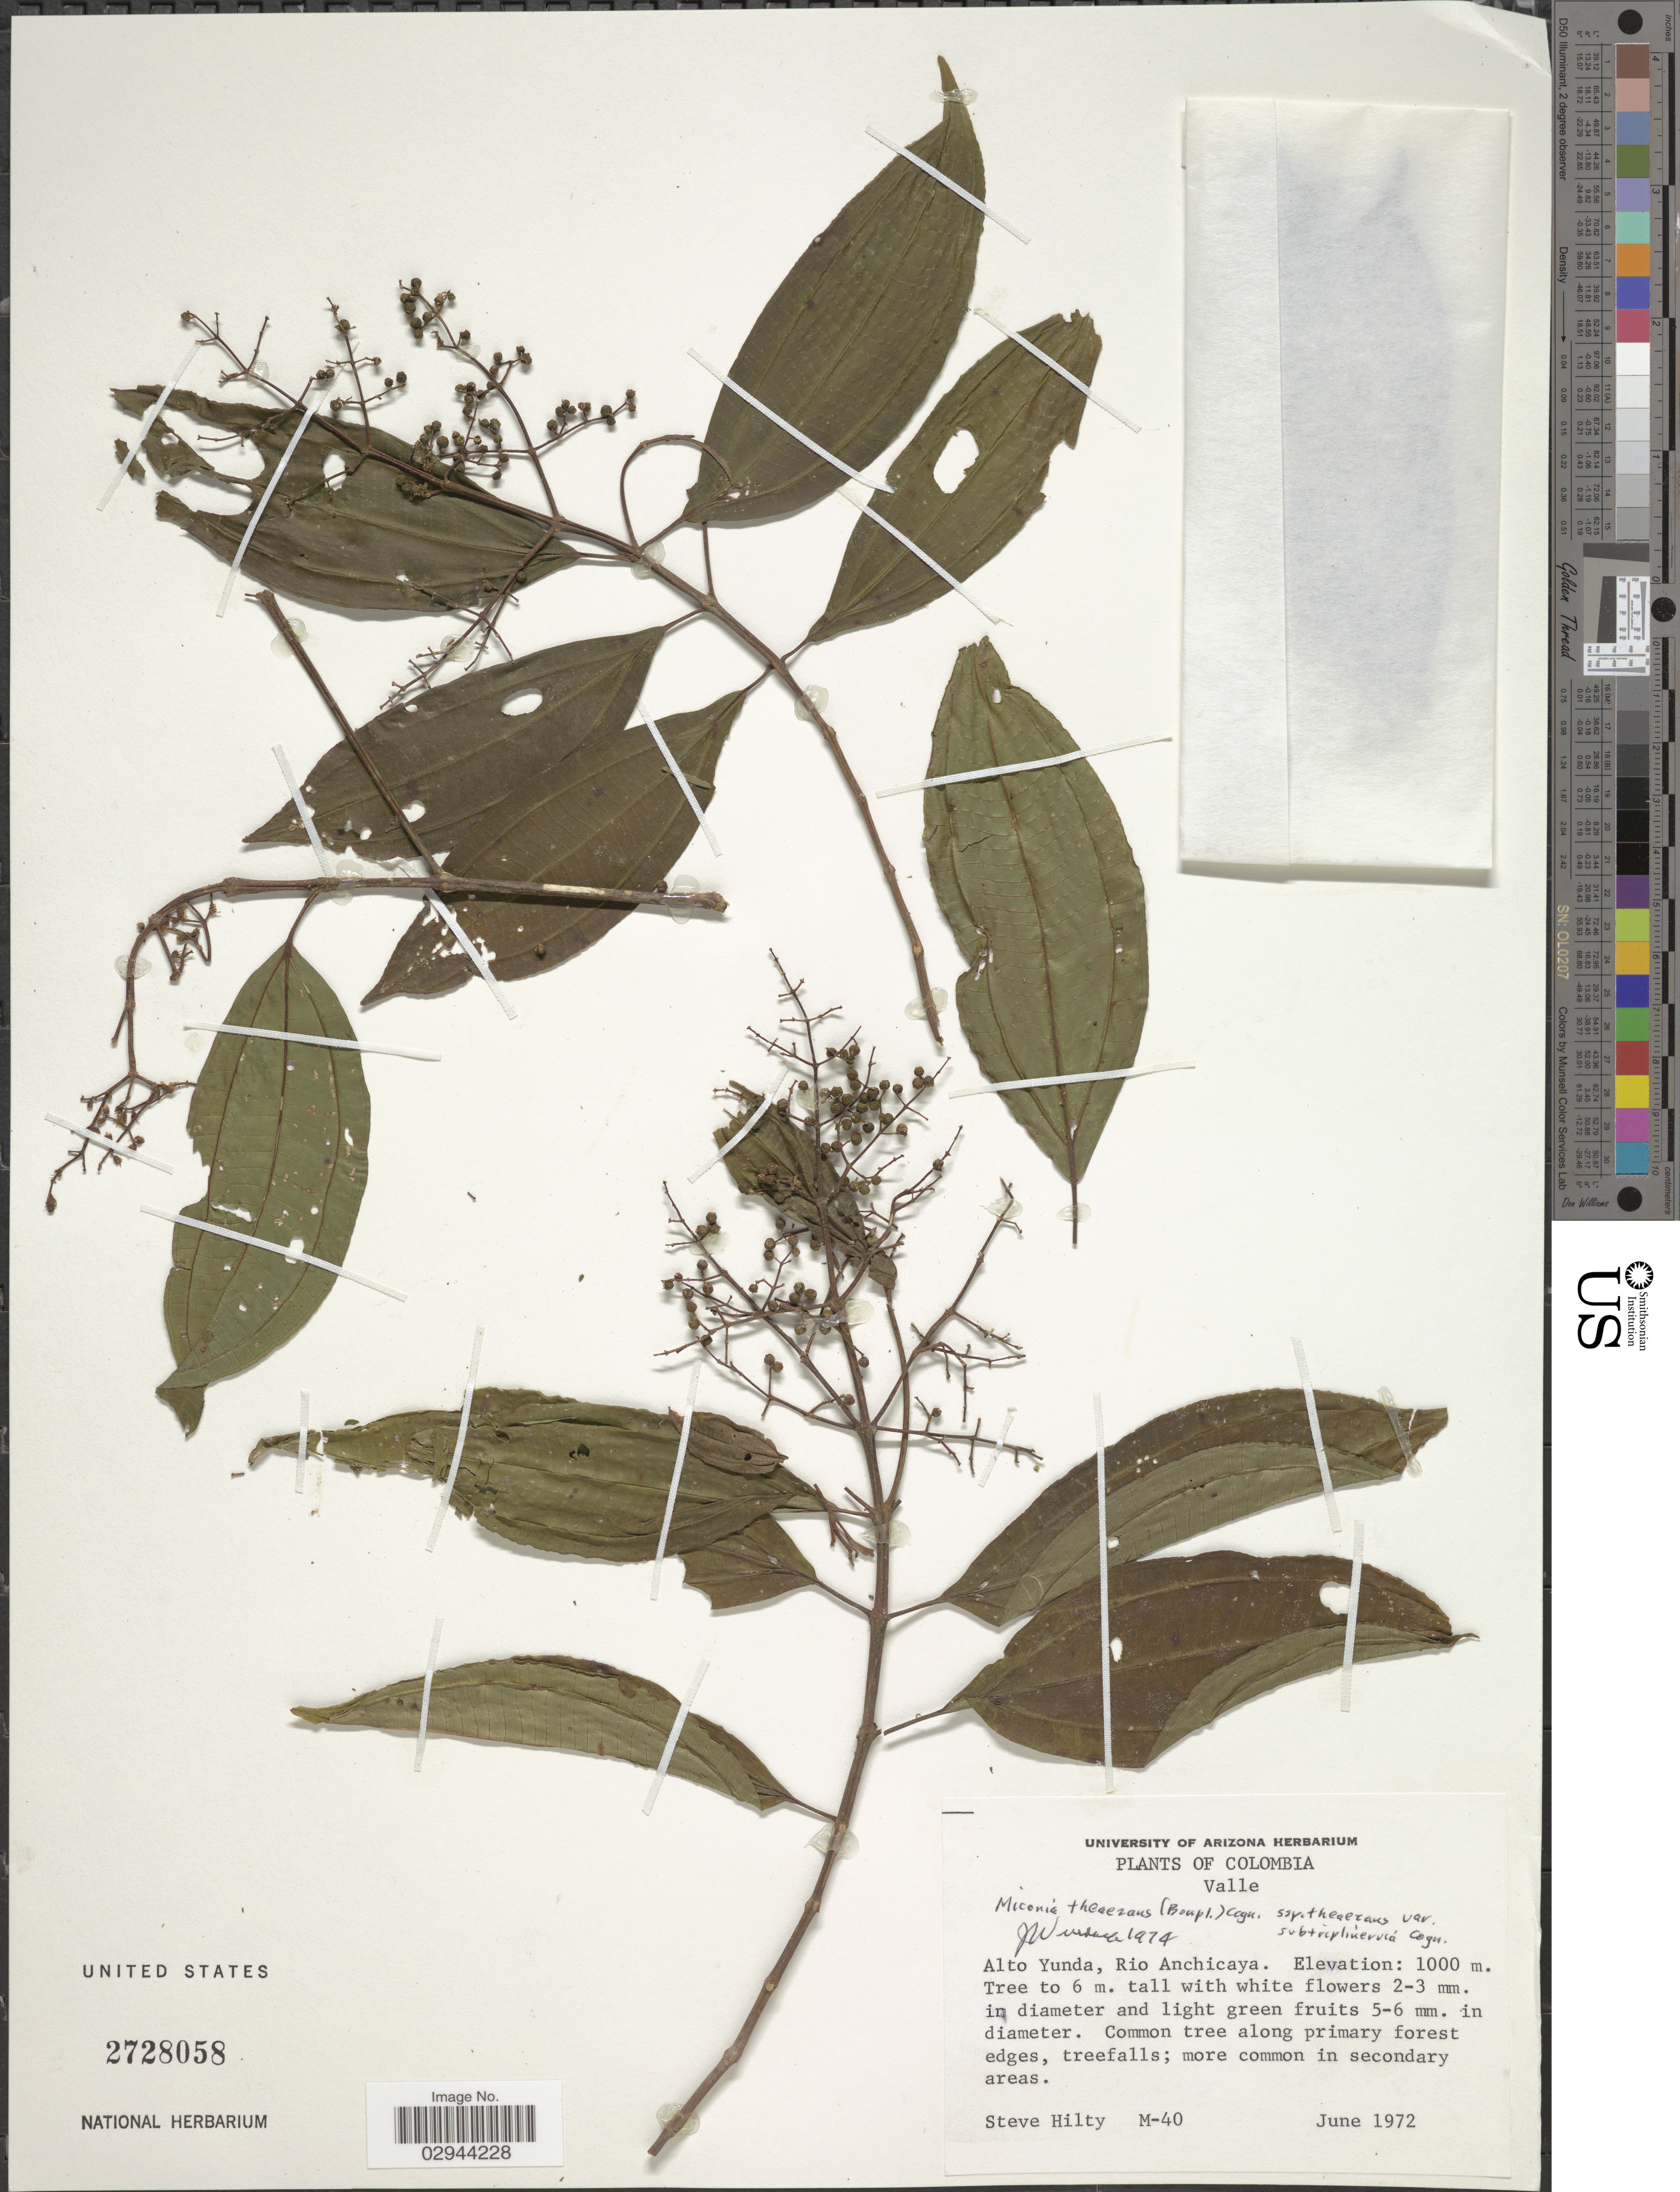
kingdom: Plantae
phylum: Tracheophyta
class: Magnoliopsida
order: Myrtales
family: Melastomataceae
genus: Miconia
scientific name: Miconia theizans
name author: (Bonpl.) Cogn.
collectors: S. Hilty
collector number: M-40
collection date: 1972-06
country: Colombia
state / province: Valle del Cauca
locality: Valle, Alto Yunda, Rio Anchicaya.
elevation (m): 1000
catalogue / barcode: US 2728058